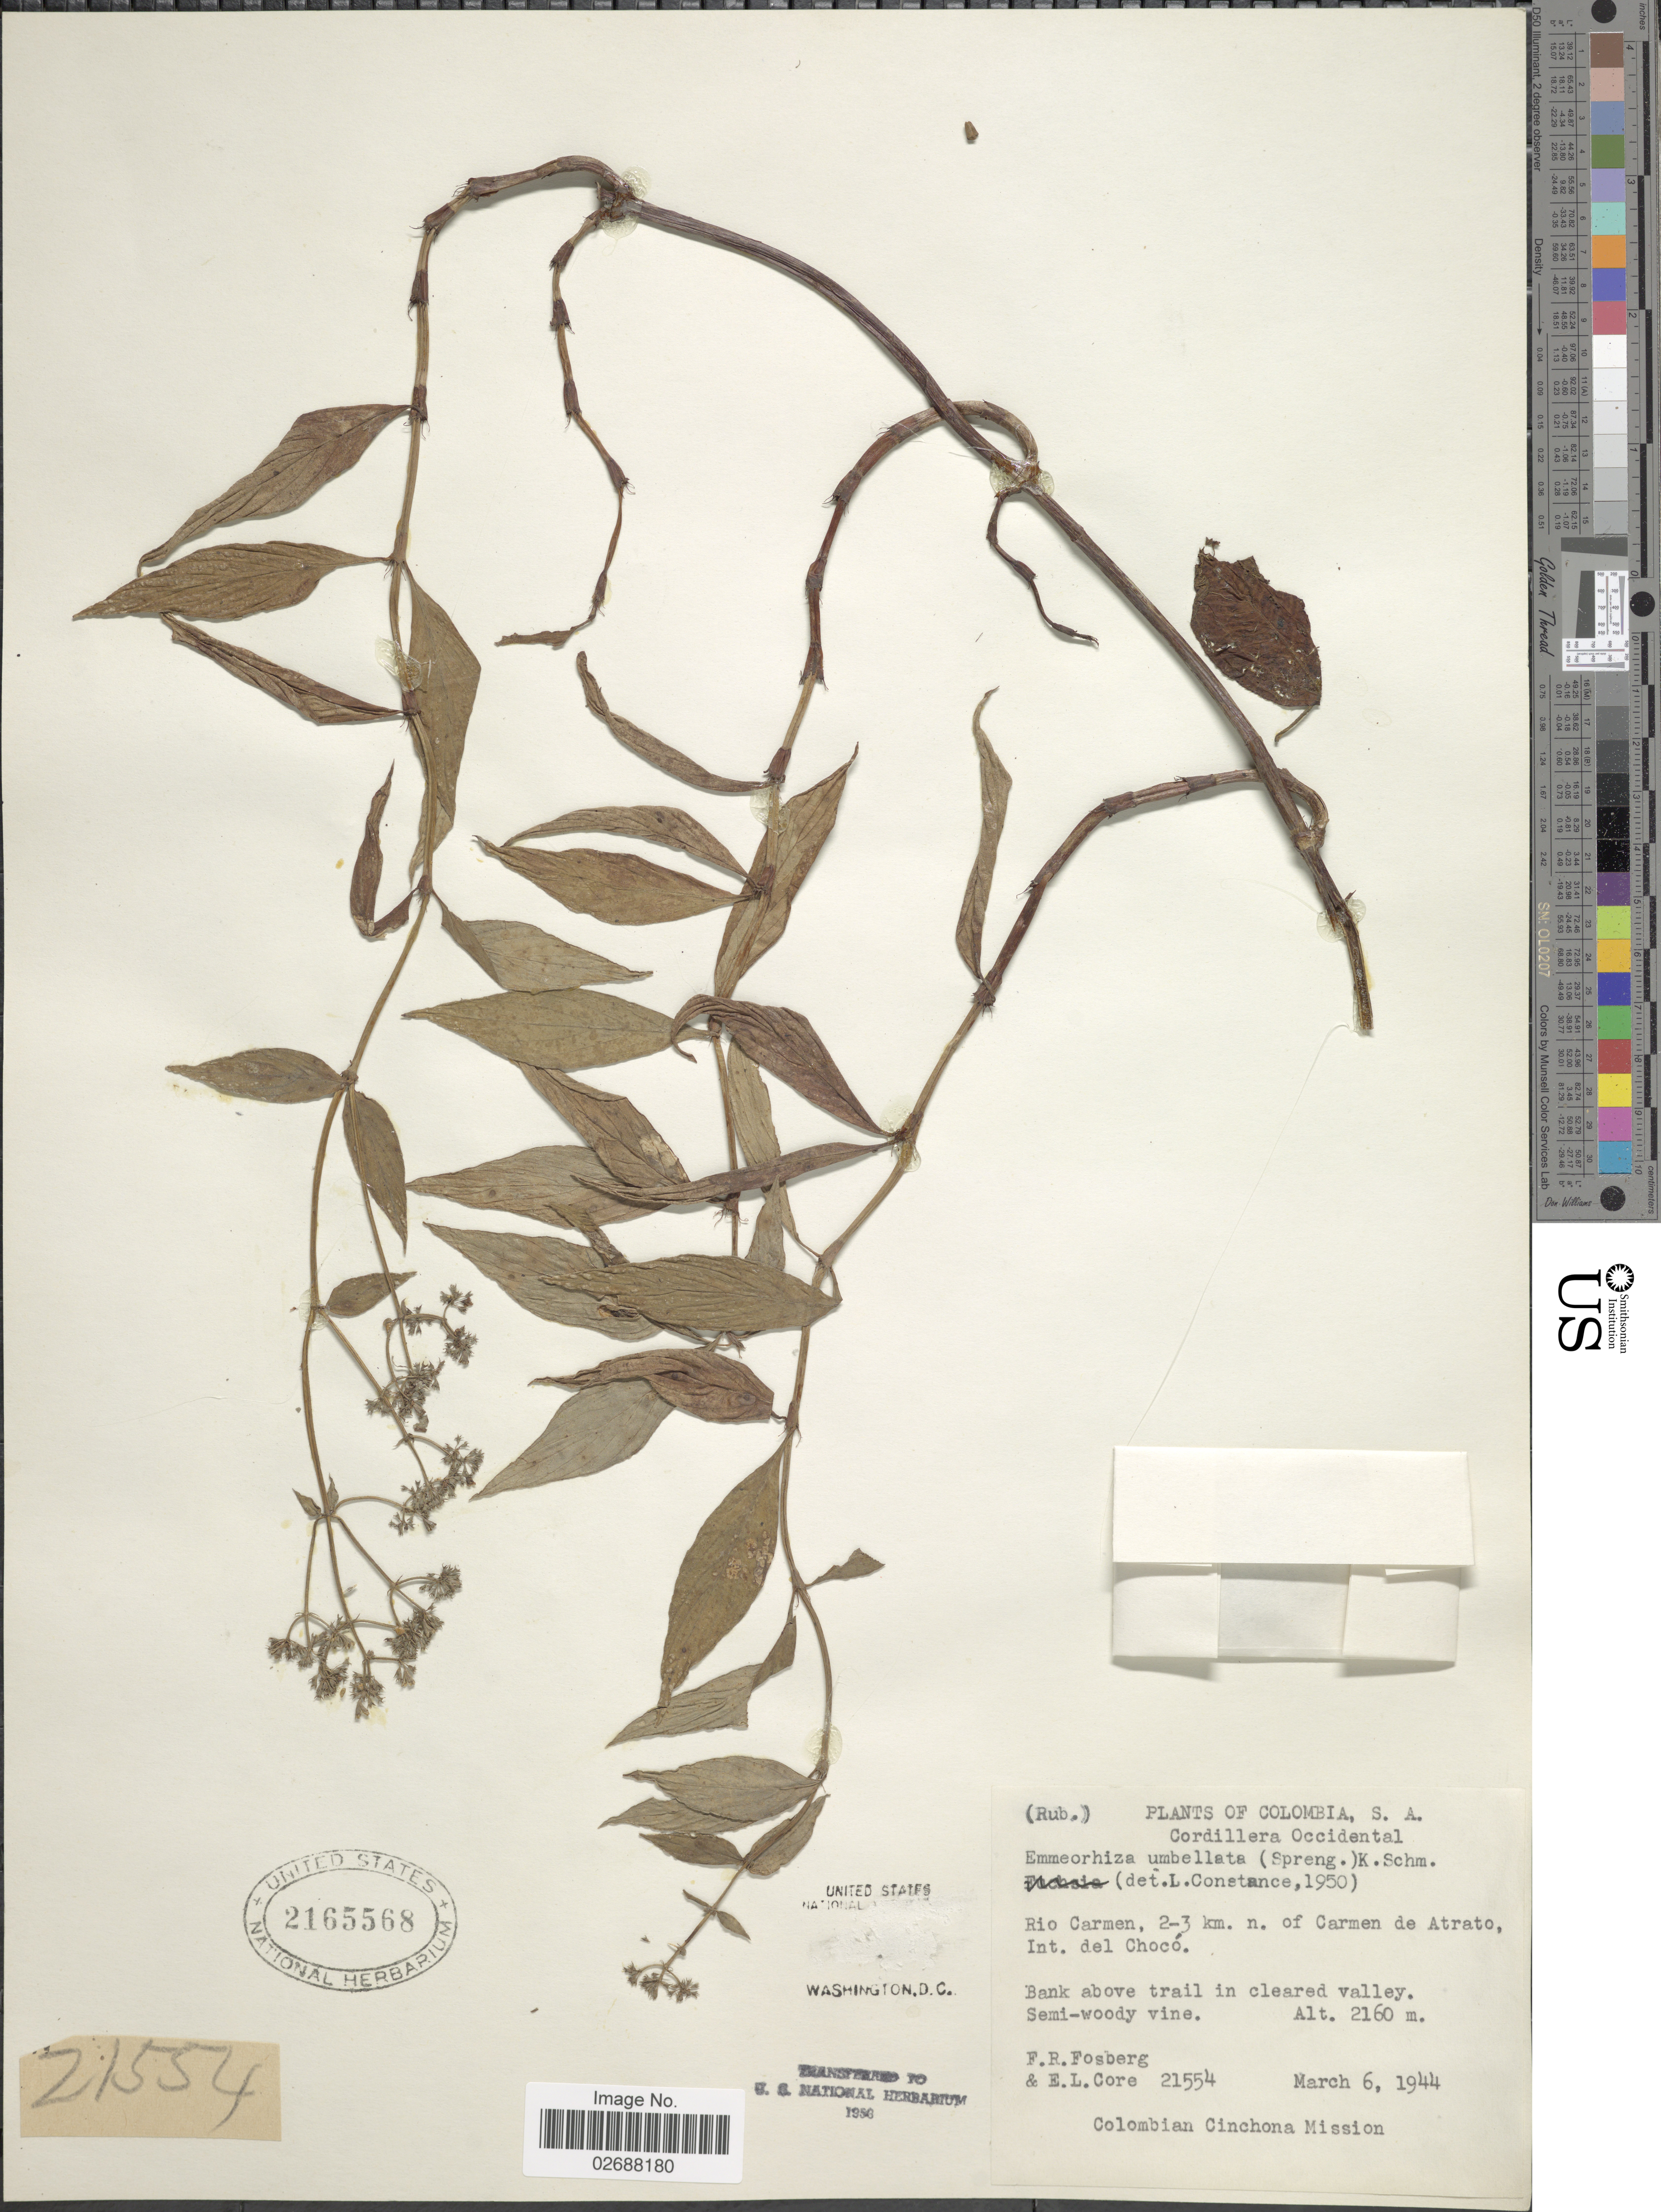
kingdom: Plantae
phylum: Tracheophyta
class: Magnoliopsida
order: Gentianales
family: Rubiaceae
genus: Emmeorhiza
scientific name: Emmeorhiza umbellata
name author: (Spreng.) K. Schum.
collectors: F. R. Fosberg & E. L. Core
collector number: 21554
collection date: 1944-03-06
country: Colombia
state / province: Chocó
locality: S.A. Cordillera Occidental. Rio Carmen, 2-3 km n. of Carmen de Atrato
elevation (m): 2160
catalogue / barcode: US 2165568